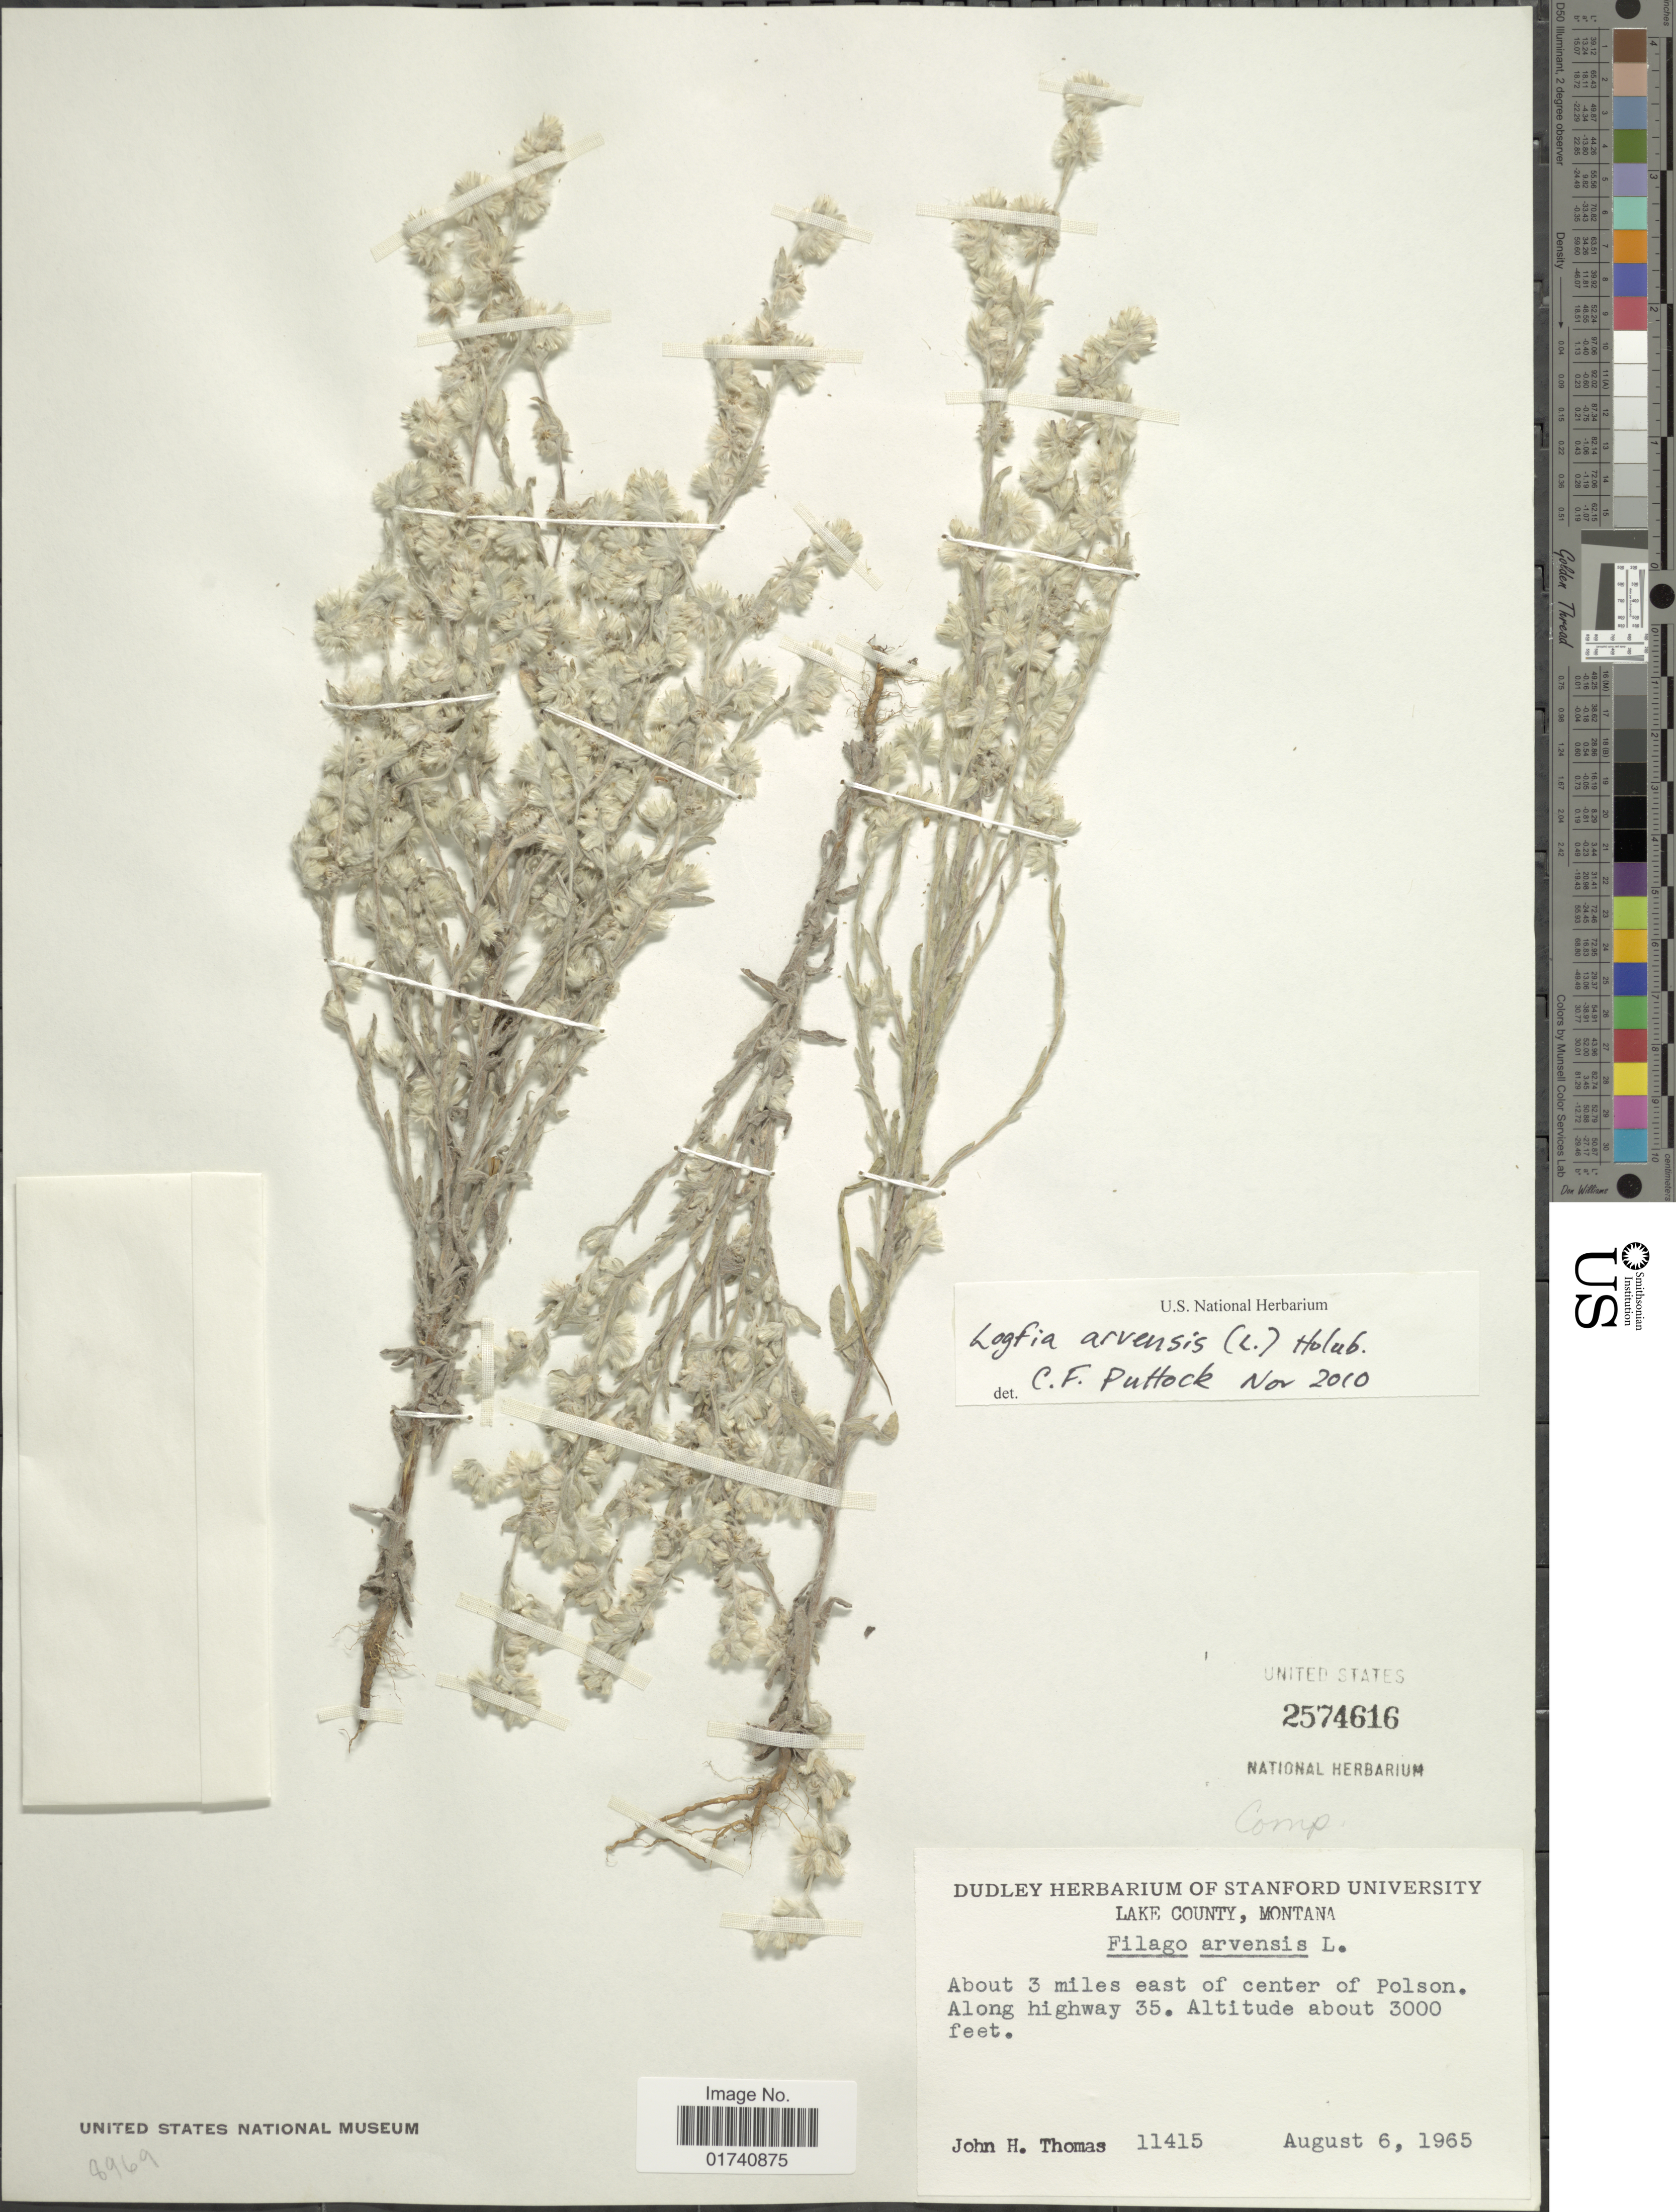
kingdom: Plantae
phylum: Tracheophyta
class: Magnoliopsida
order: Asterales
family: Asteraceae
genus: Logfia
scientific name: Logfia arvensis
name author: (L.) Holub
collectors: J. H. Thomas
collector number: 11415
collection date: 1965-08-06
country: United States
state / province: Montana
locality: Lake County. About 3 miles east of center of Polson. Along highway 35.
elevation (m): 914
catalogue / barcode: US 2574616